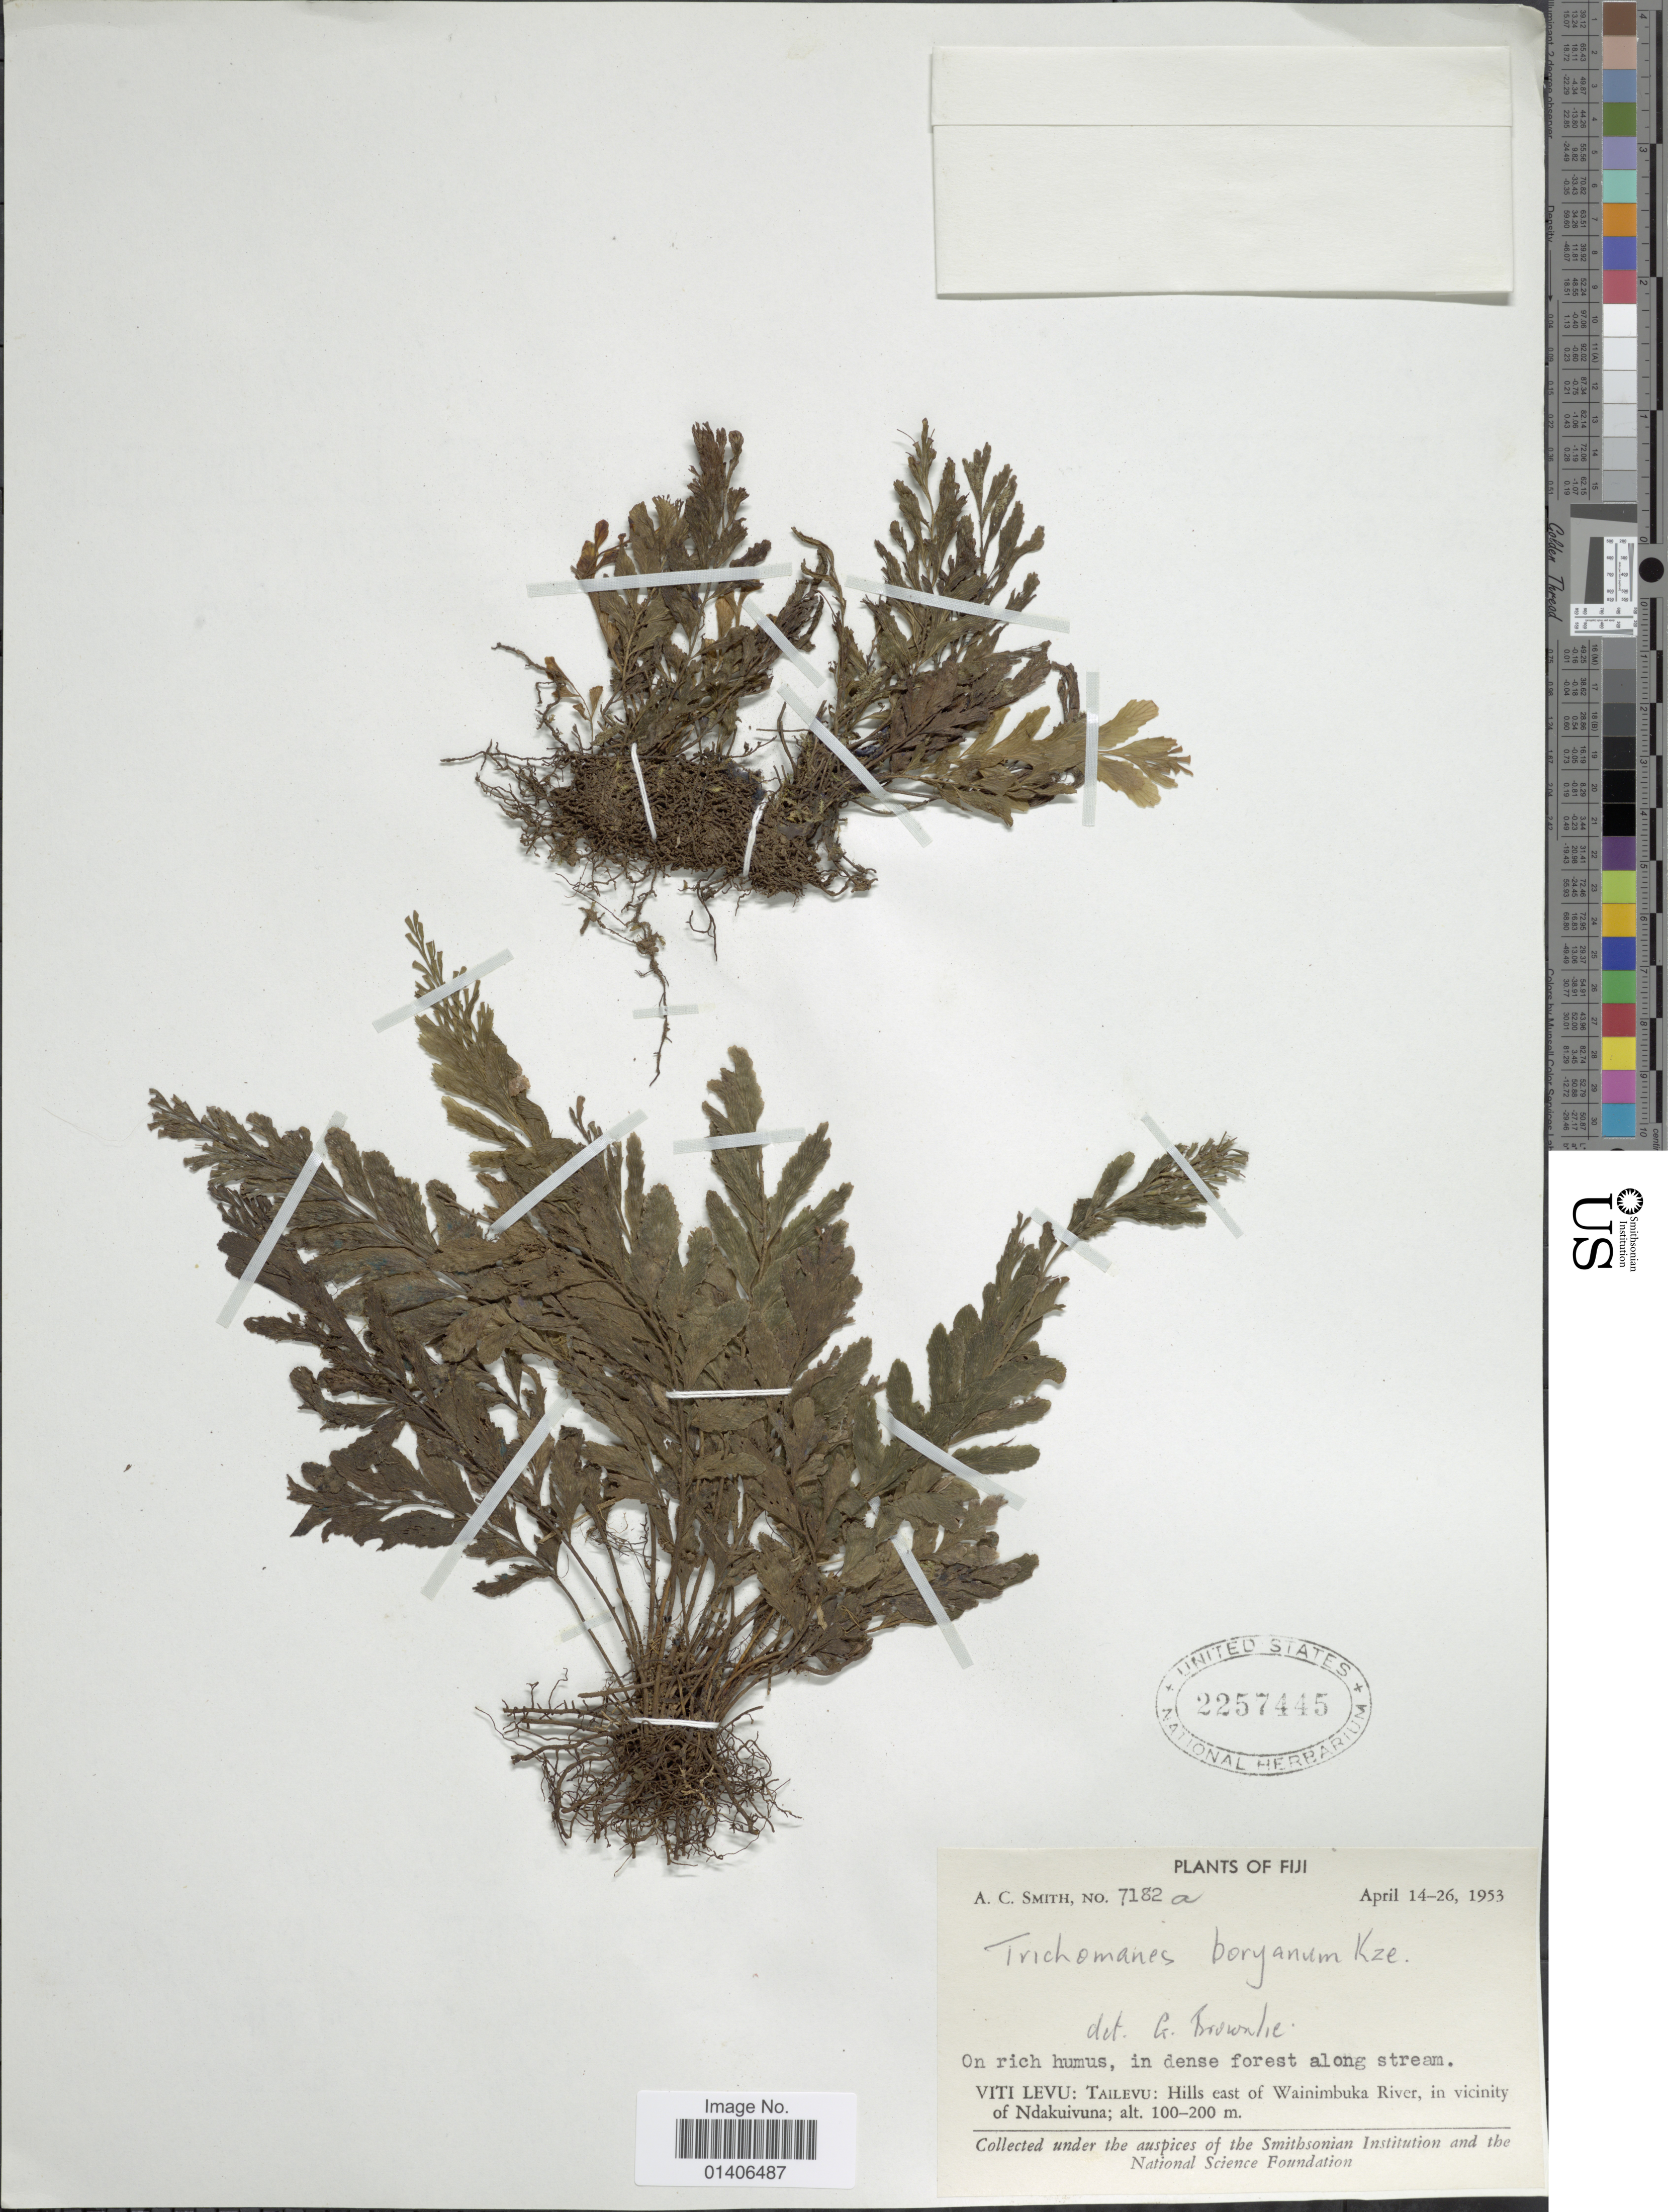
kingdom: Plantae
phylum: Tracheophyta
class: Polypodiopsida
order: Hymenophyllales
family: Hymenophyllaceae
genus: Cephalomanes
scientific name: Cephalomanes atrovirens subsp. boryanum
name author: (Kunze) K. Iwats.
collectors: A. C. Smith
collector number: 7182a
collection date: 1953-04-14/1953-04-26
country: Fiji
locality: Viti Levu: Tailevu: Hills east of Wainimbuka River, in vicinity of Ndakuivuna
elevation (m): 100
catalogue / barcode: US 2257445